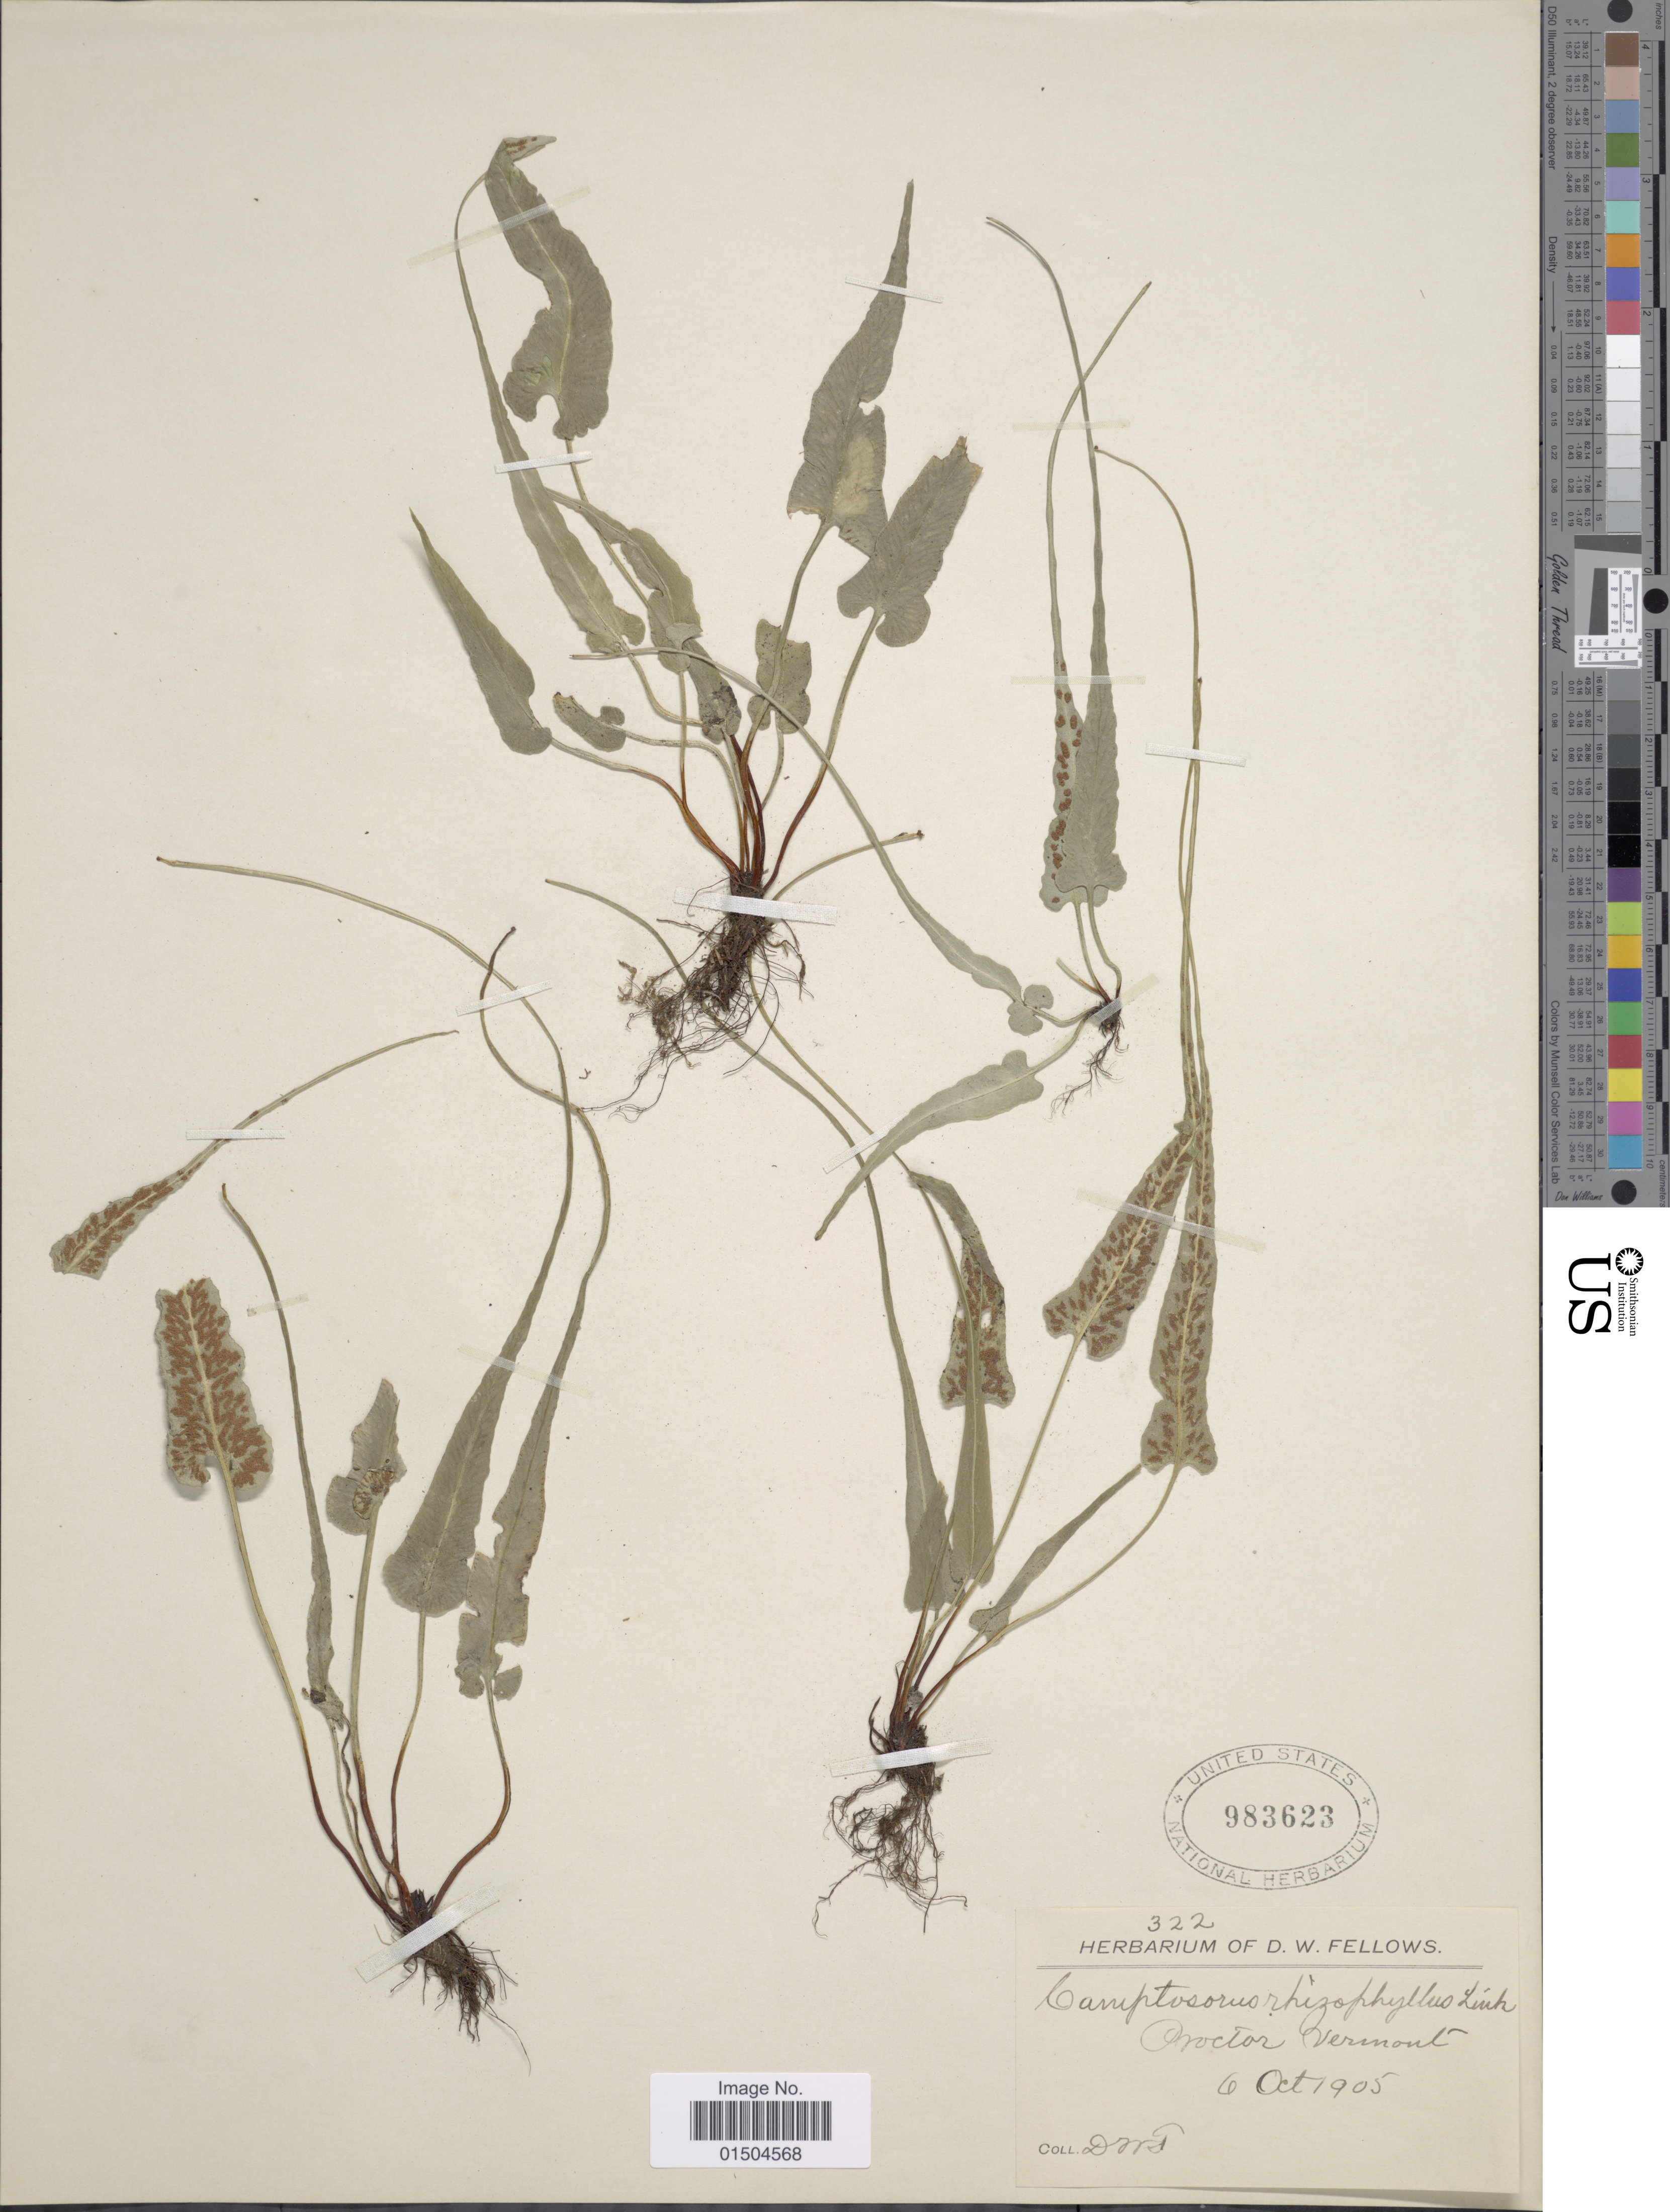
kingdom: Plantae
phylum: Tracheophyta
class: Polypodiopsida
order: Polypodiales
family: Aspleniaceae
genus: Asplenium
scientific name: Asplenium rhizophyllum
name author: L.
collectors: D. W. Fellows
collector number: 322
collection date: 1905-10-06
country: United States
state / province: Vermont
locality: Proctor.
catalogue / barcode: US 983623